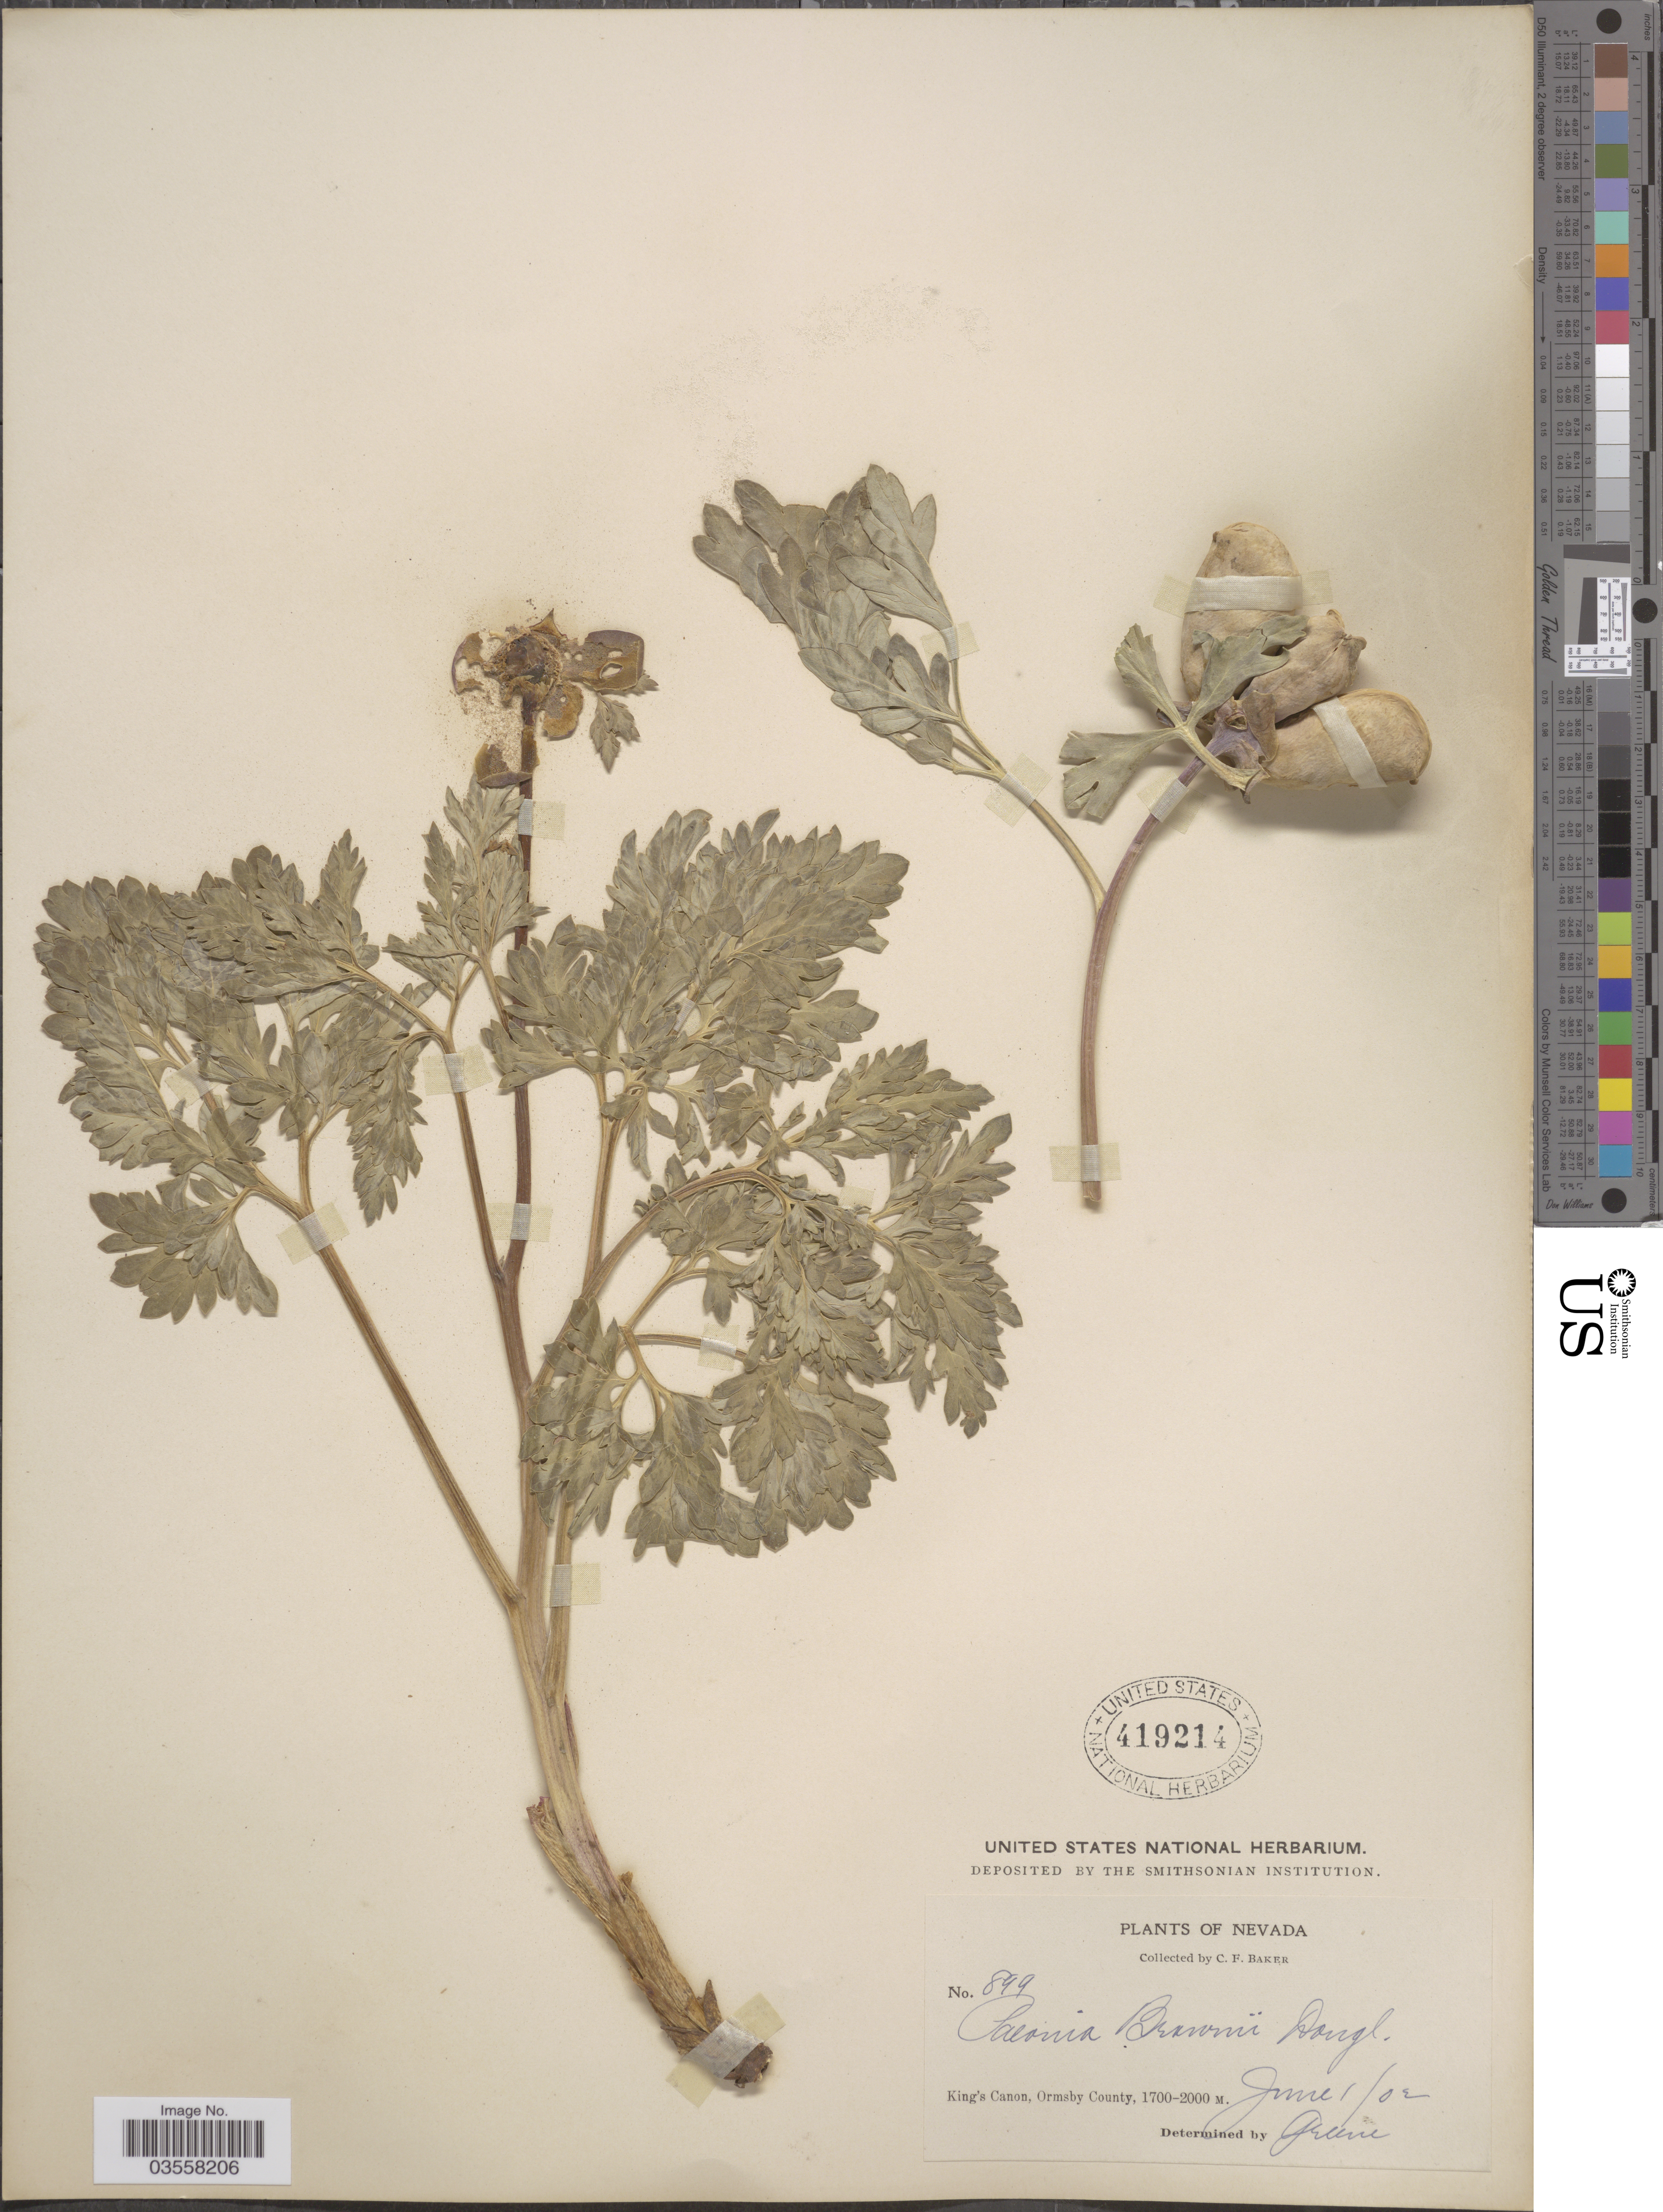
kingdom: Plantae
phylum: Tracheophyta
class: Magnoliopsida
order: Saxifragales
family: Paeoniaceae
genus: Paeonia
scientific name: Paeonia brownii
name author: Douglas ex Hook.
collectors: C. F. Baker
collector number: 899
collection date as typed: Transcribed d/m/y: 1/6/2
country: United States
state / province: Nevada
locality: King's Canon, Ormsby County.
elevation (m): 1700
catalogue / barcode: US 419214